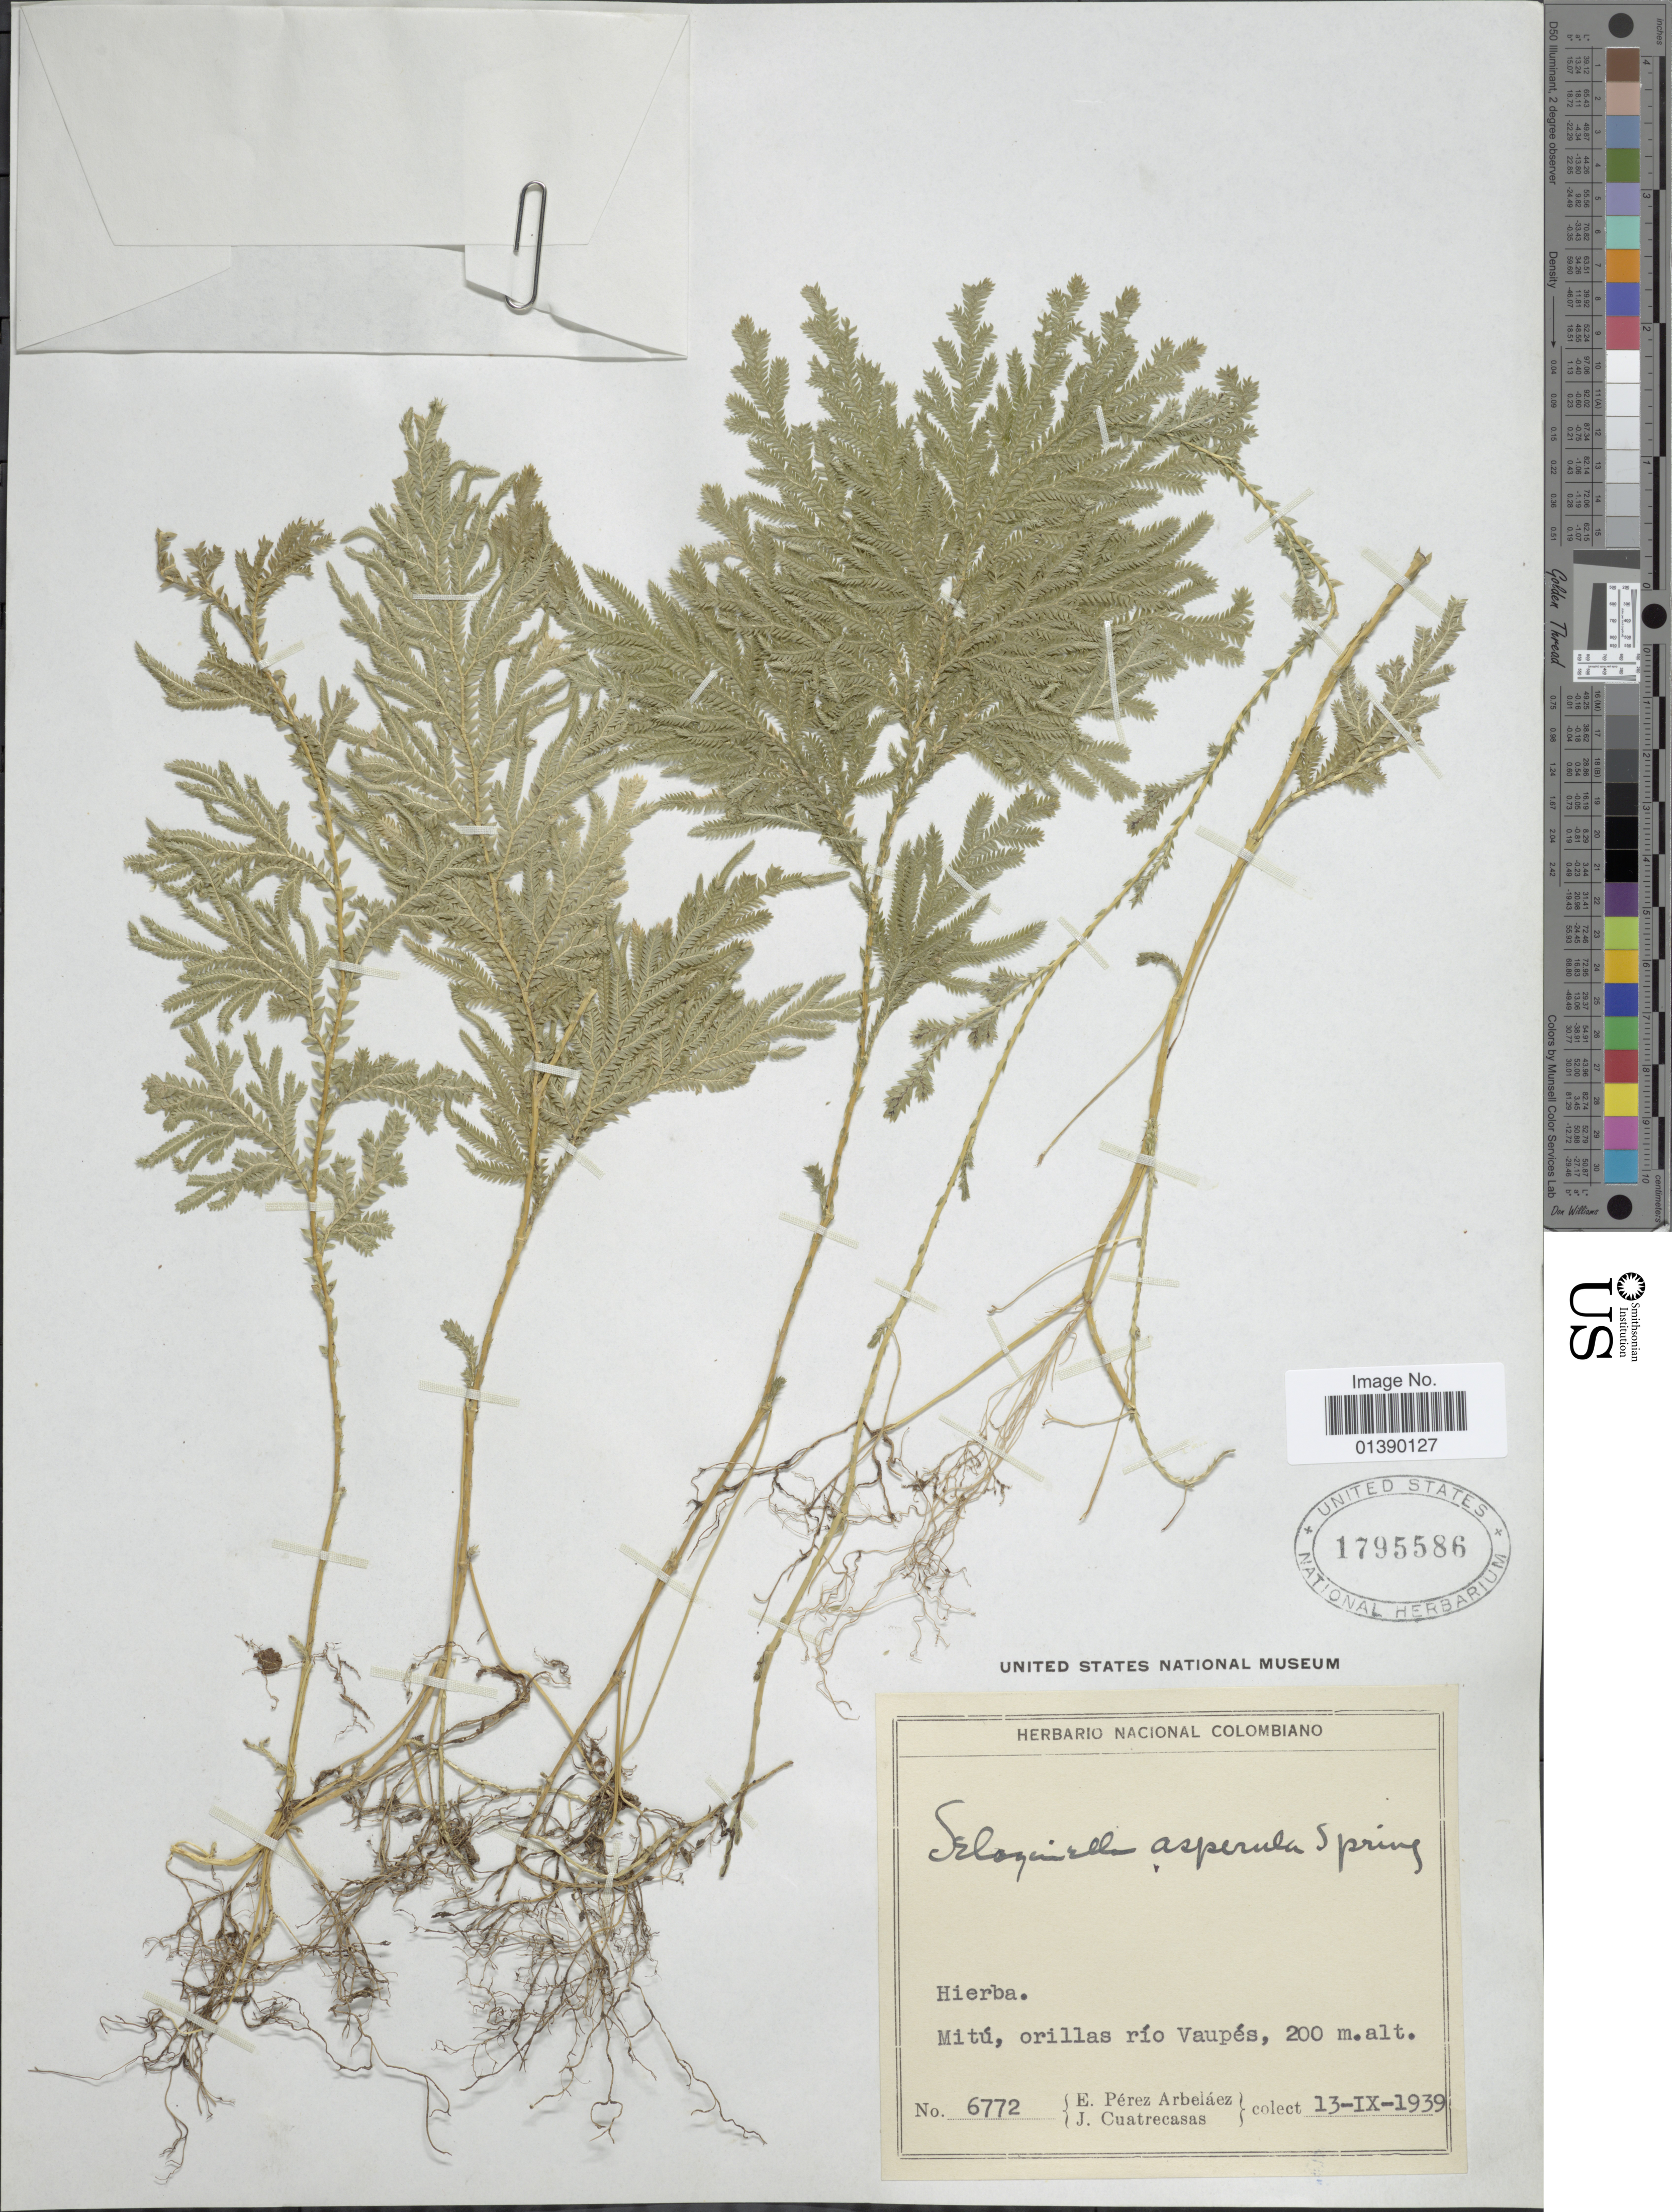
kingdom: Plantae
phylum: Tracheophyta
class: Lycopodiopsida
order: Selaginellales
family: Selaginellaceae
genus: Selaginella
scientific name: Selaginella asperula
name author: Spring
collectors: E. Pérez Arbeláez & J. Cuatrecasas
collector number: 6772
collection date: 1939-09-13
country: Colombia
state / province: Vaupés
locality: Mitú, orillas río Vaupés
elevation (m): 200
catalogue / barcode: US 1795586